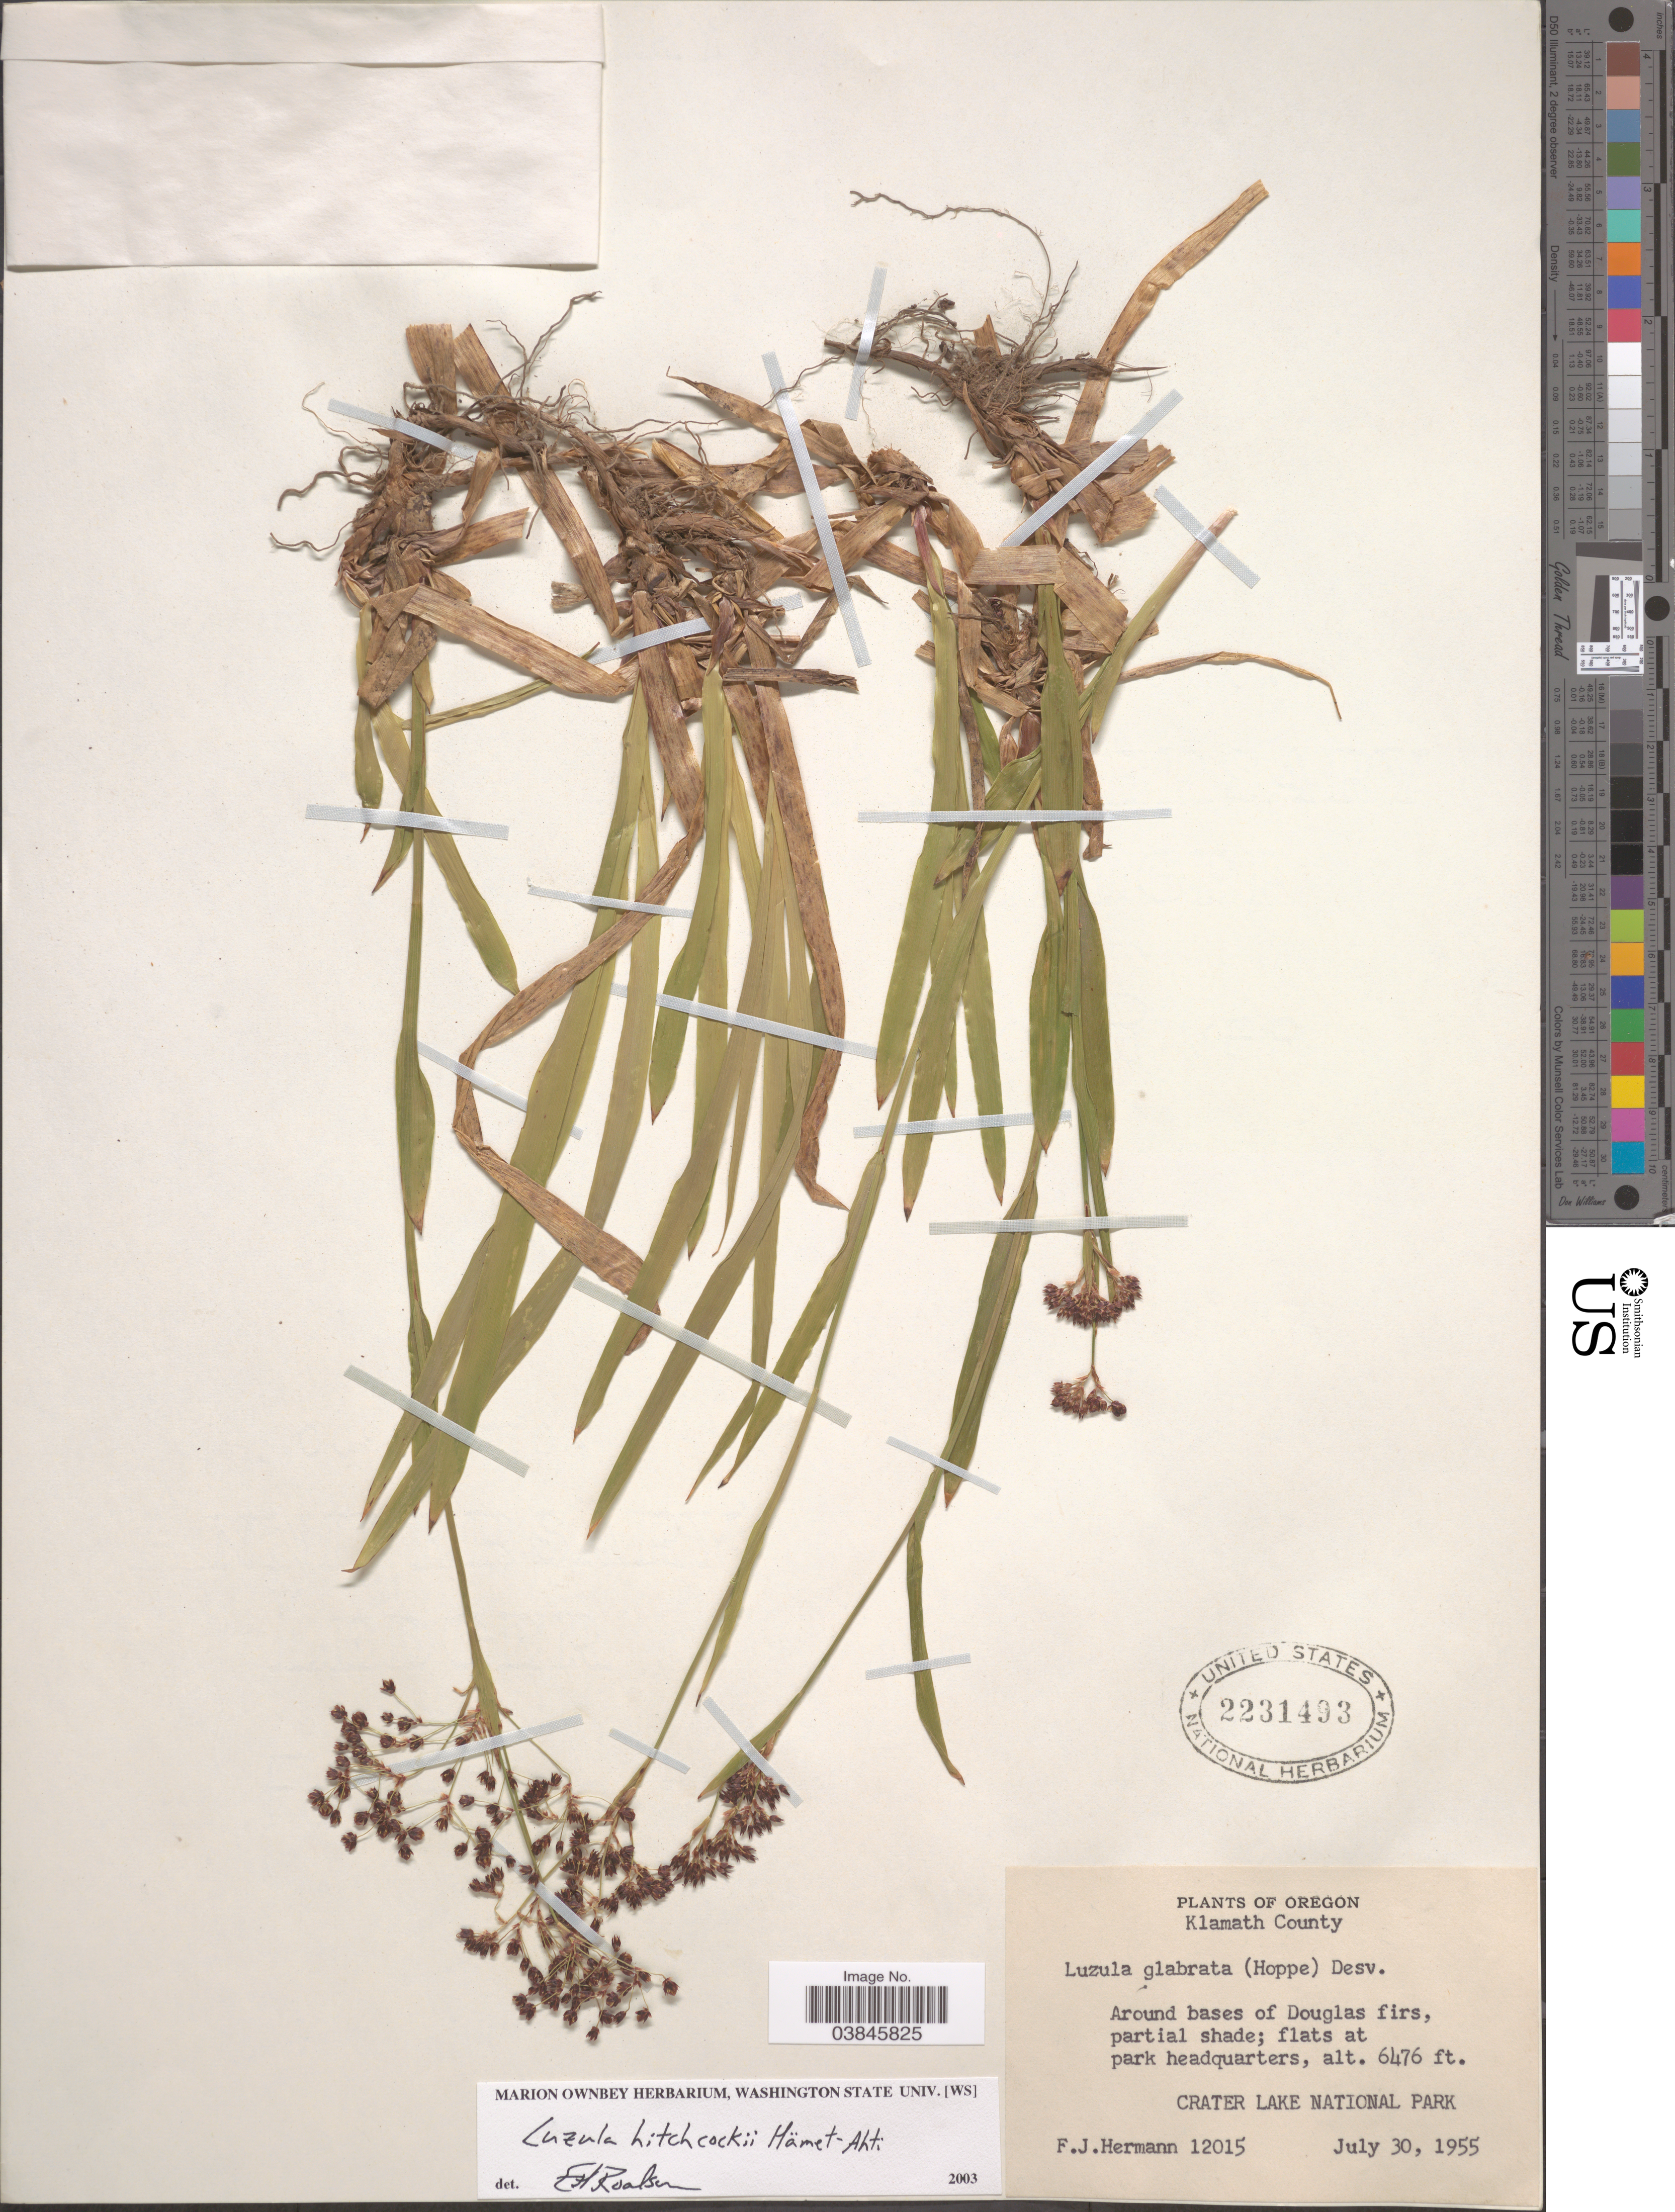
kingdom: Plantae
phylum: Tracheophyta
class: Liliopsida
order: Poales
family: Juncaceae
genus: Luzula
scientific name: Luzula hitchcockii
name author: Hämet-Ahti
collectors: F. J. Hermann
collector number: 12015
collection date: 1955-07-30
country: United States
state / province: Oregon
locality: Klamath County. Around bases of Douglas firs. At park headquarters. Crater Lake National Park.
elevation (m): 1974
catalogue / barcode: US 2231493